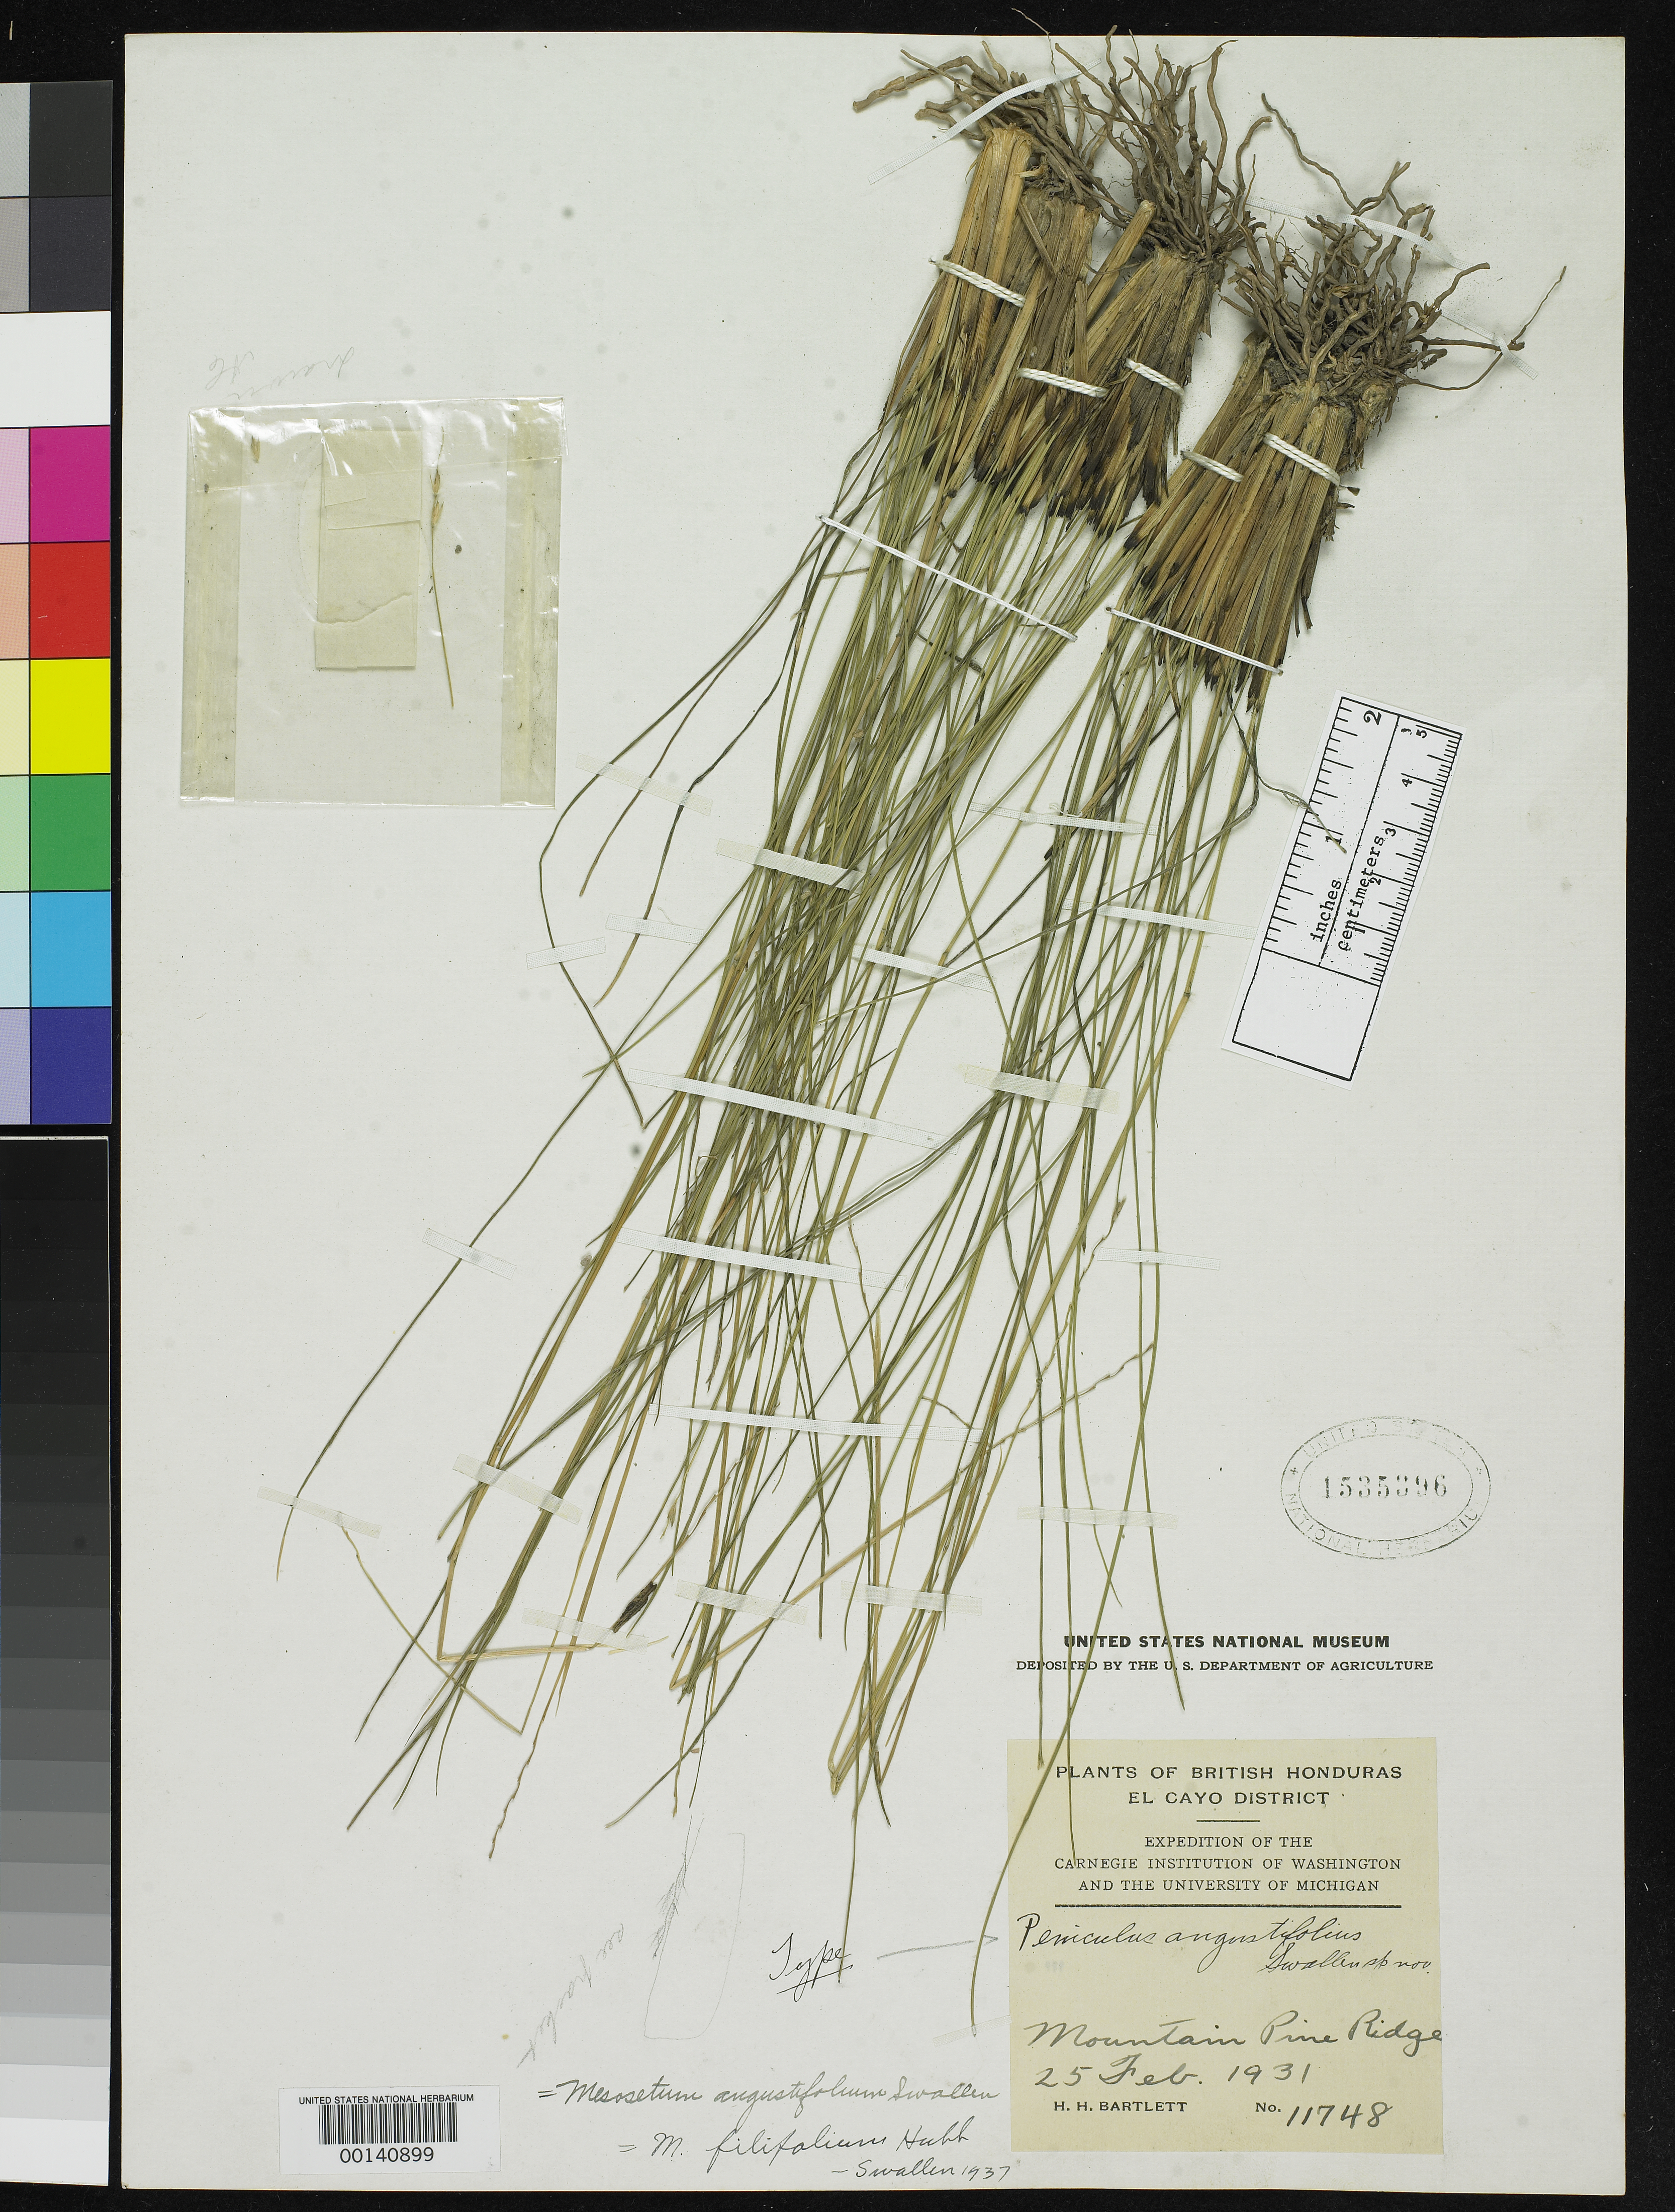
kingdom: Plantae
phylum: Tracheophyta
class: Liliopsida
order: Poales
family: Poaceae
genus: Peniculus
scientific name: Peniculus angustifolius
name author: Swallen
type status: Holotype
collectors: H. H. Bartlett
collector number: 11748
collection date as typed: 25 Feb 1931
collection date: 1931-02-25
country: Belize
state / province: Cayo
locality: Mountain Pine Ridge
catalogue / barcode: US 1535396